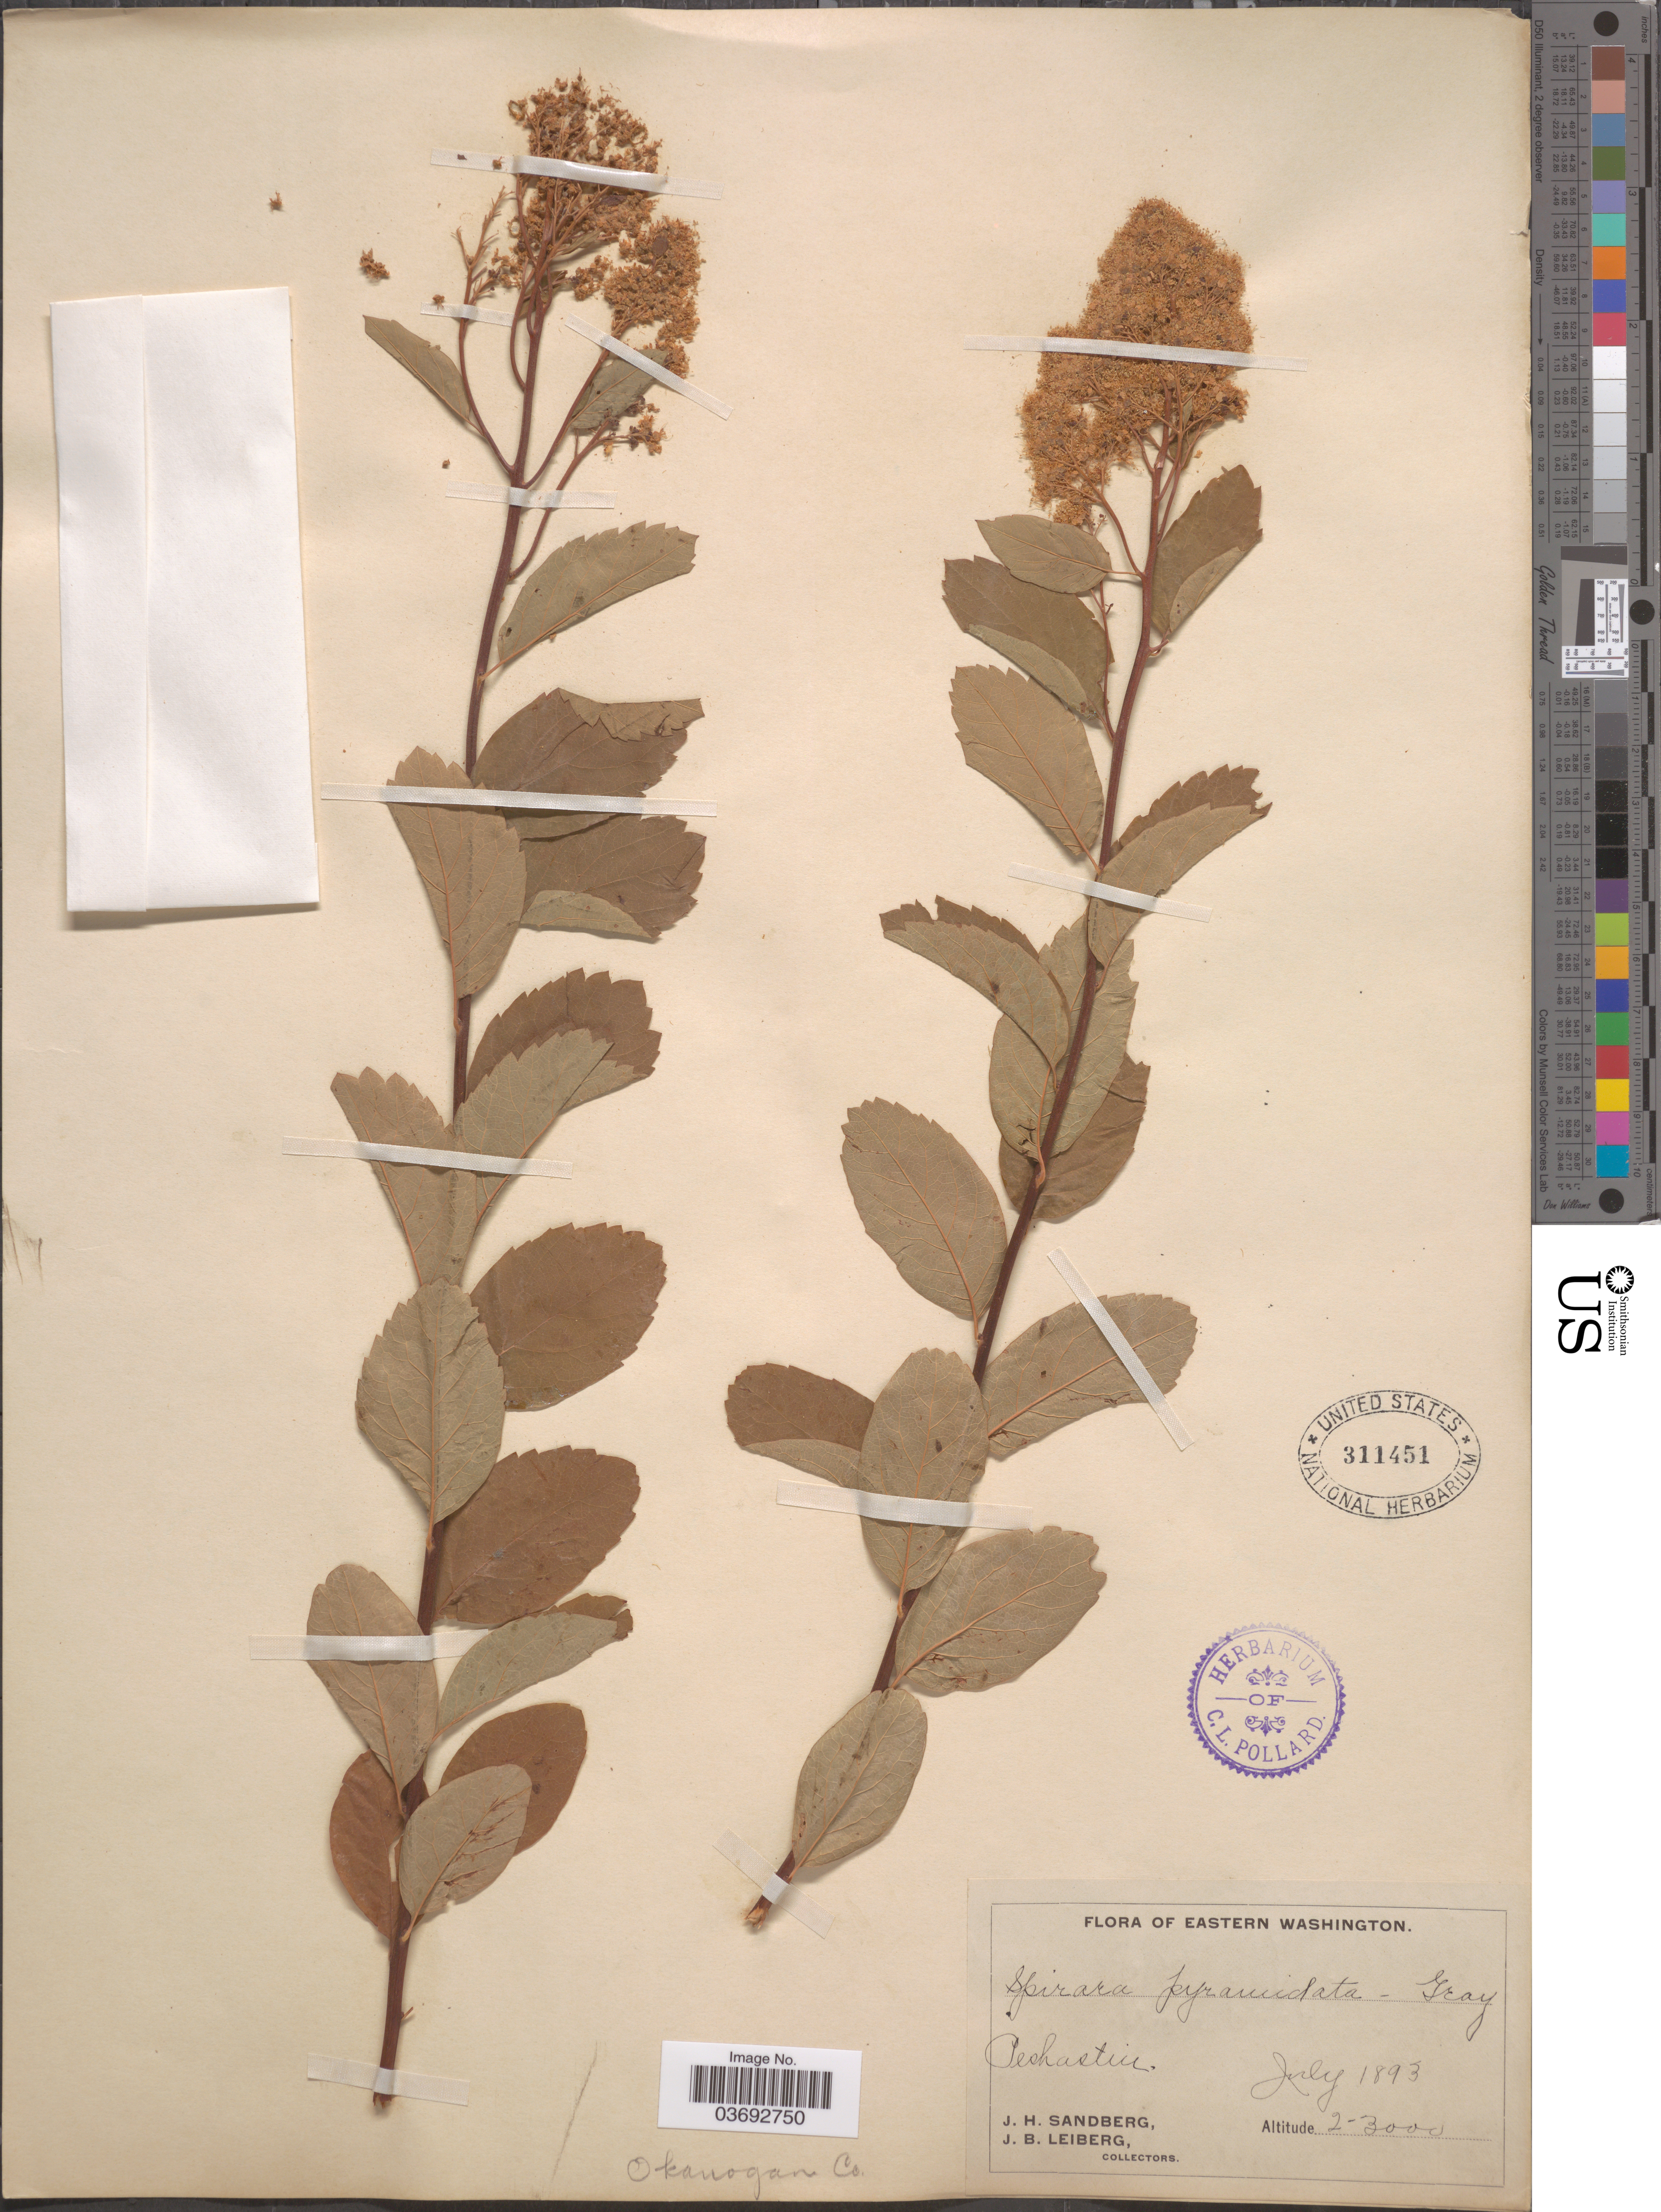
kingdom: Plantae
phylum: Tracheophyta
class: Magnoliopsida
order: Rosales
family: Rosaceae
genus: Spiraea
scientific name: Spiraea pyramidata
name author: Greene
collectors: J. H. Sandberg & J. B. Leiberg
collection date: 1893-07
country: United States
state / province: Washington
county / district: Okanogan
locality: Eastern Washington. Peshastin. Okanogan Co.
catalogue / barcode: US 311451